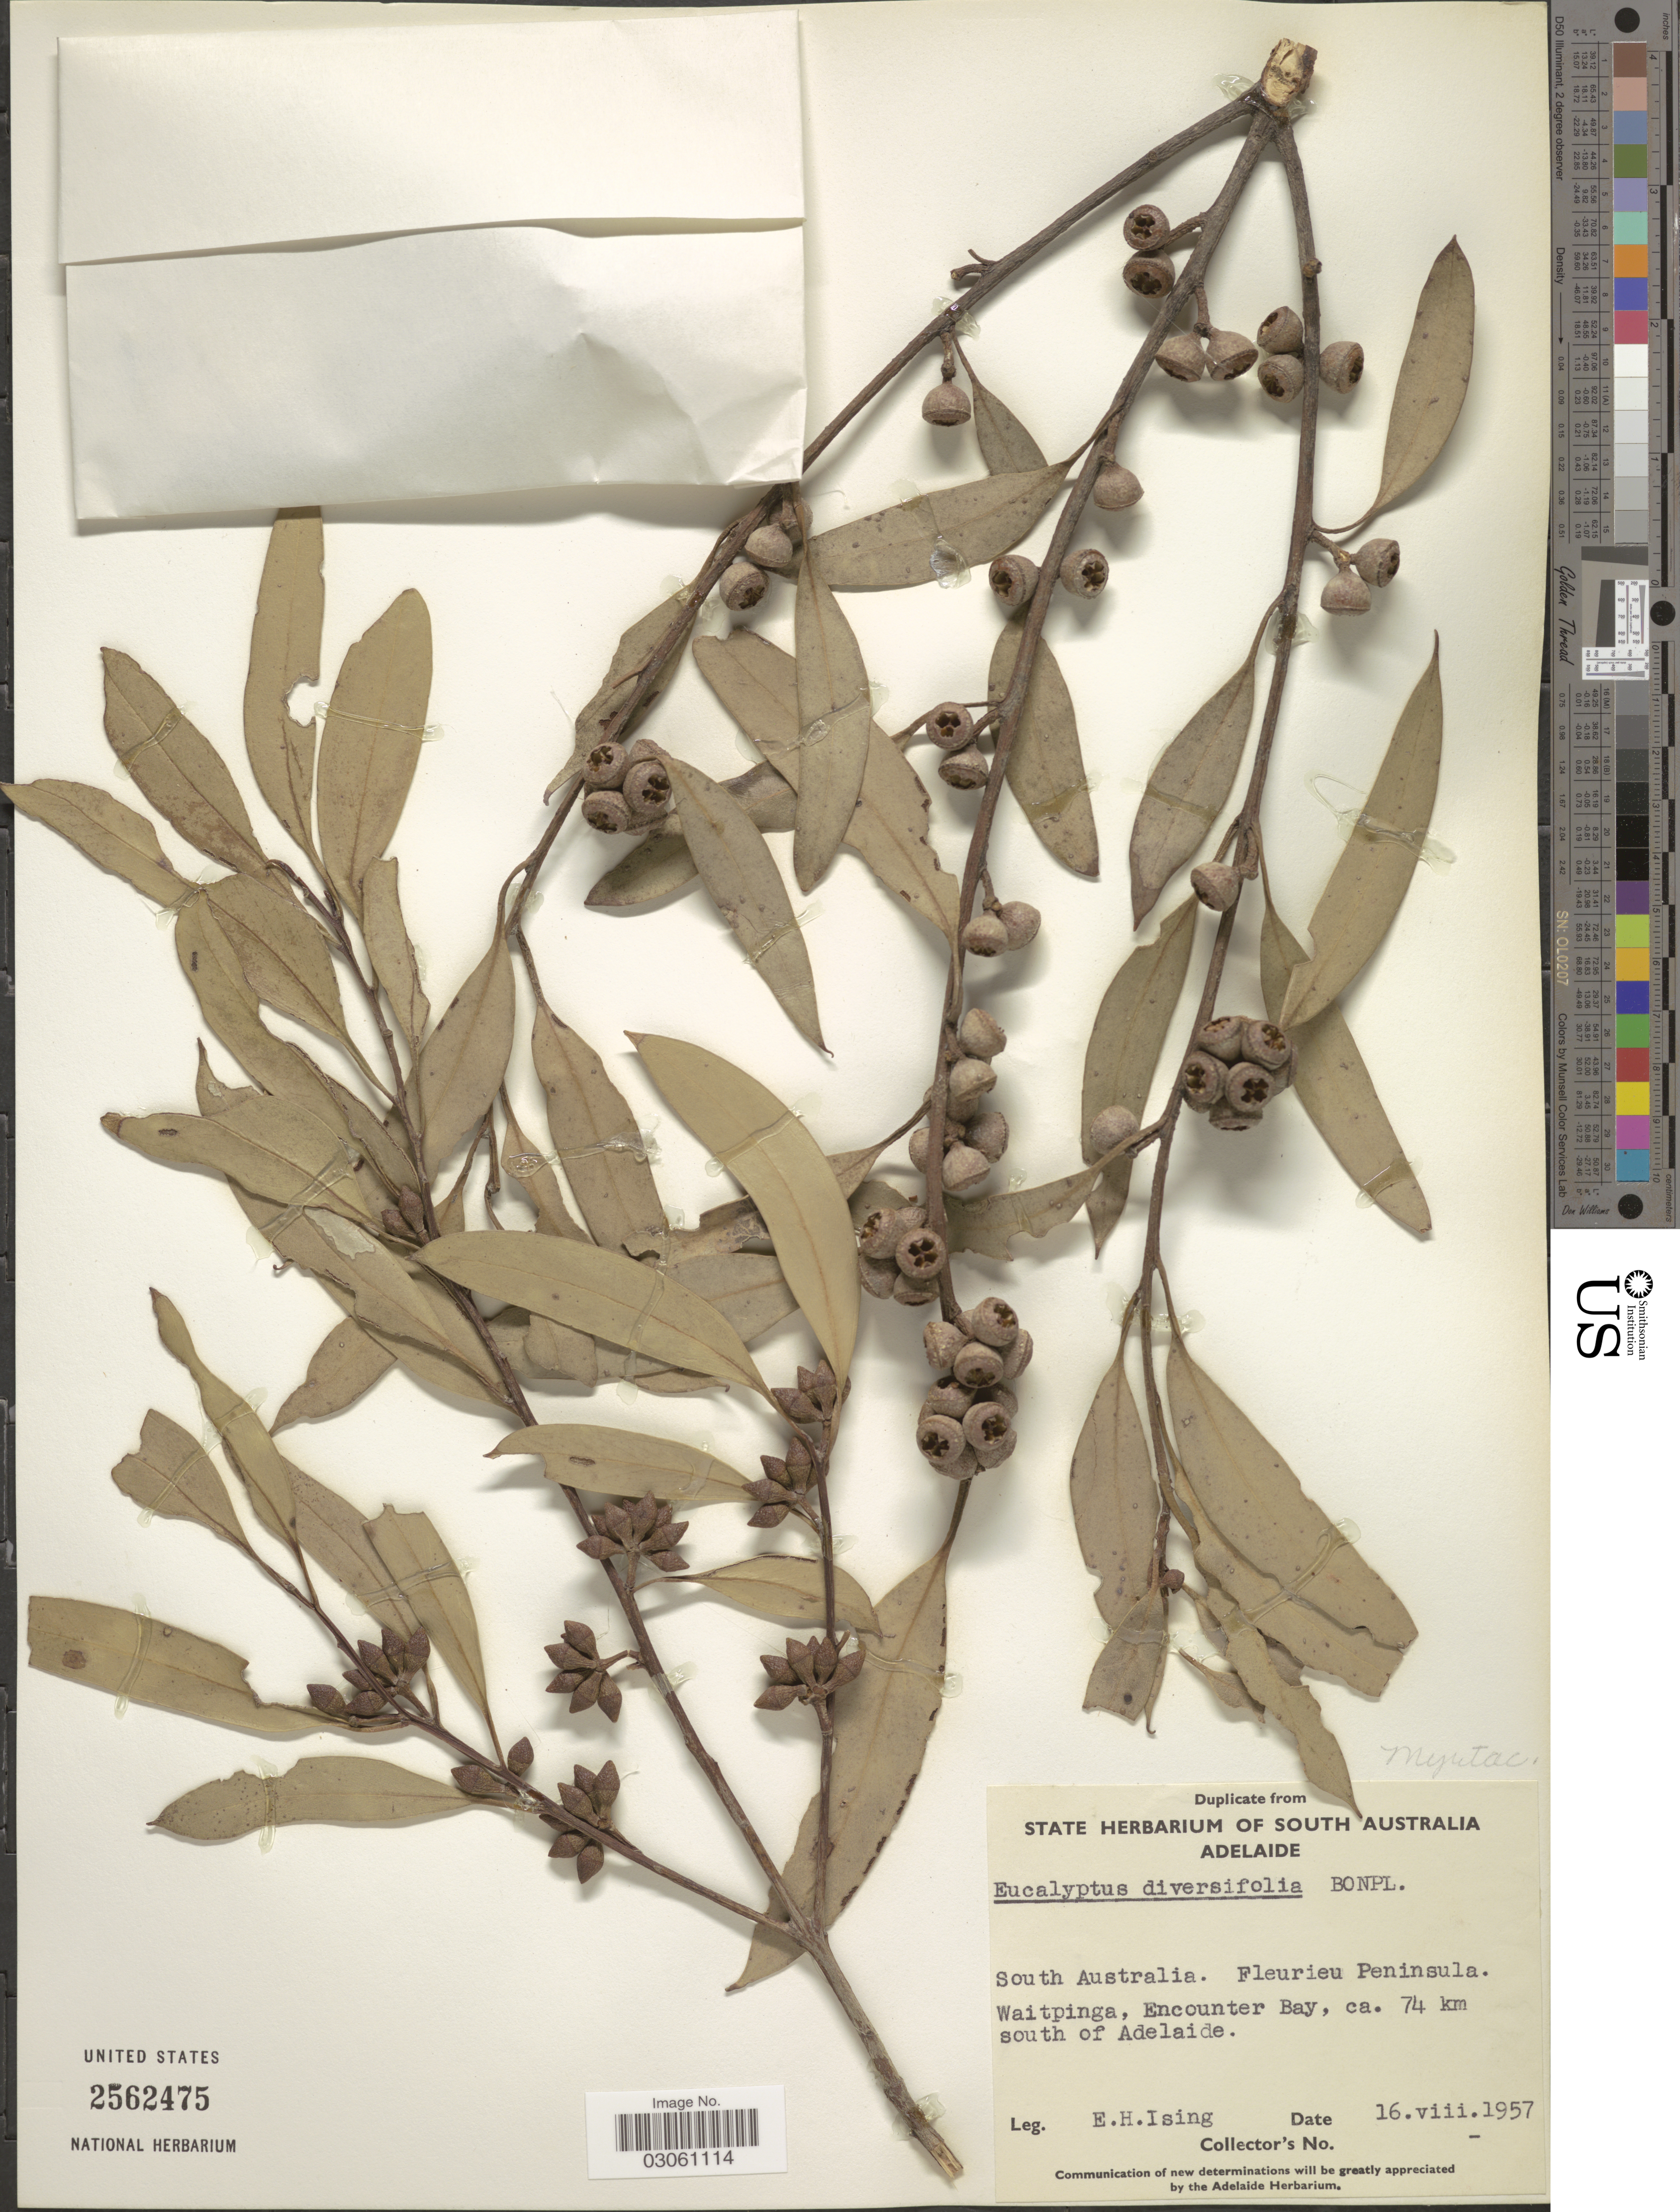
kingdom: Plantae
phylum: Tracheophyta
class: Magnoliopsida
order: Myrtales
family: Myrtaceae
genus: Eucalyptus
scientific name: Eucalyptus diversifolia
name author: Bonpl.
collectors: E. Ising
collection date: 1957-08-16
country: Australia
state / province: South Australia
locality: Fleurieu Peninsula. Waitpinga, Encounter Bay, ca. 74 km south of Adelaide.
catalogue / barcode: US 2562475